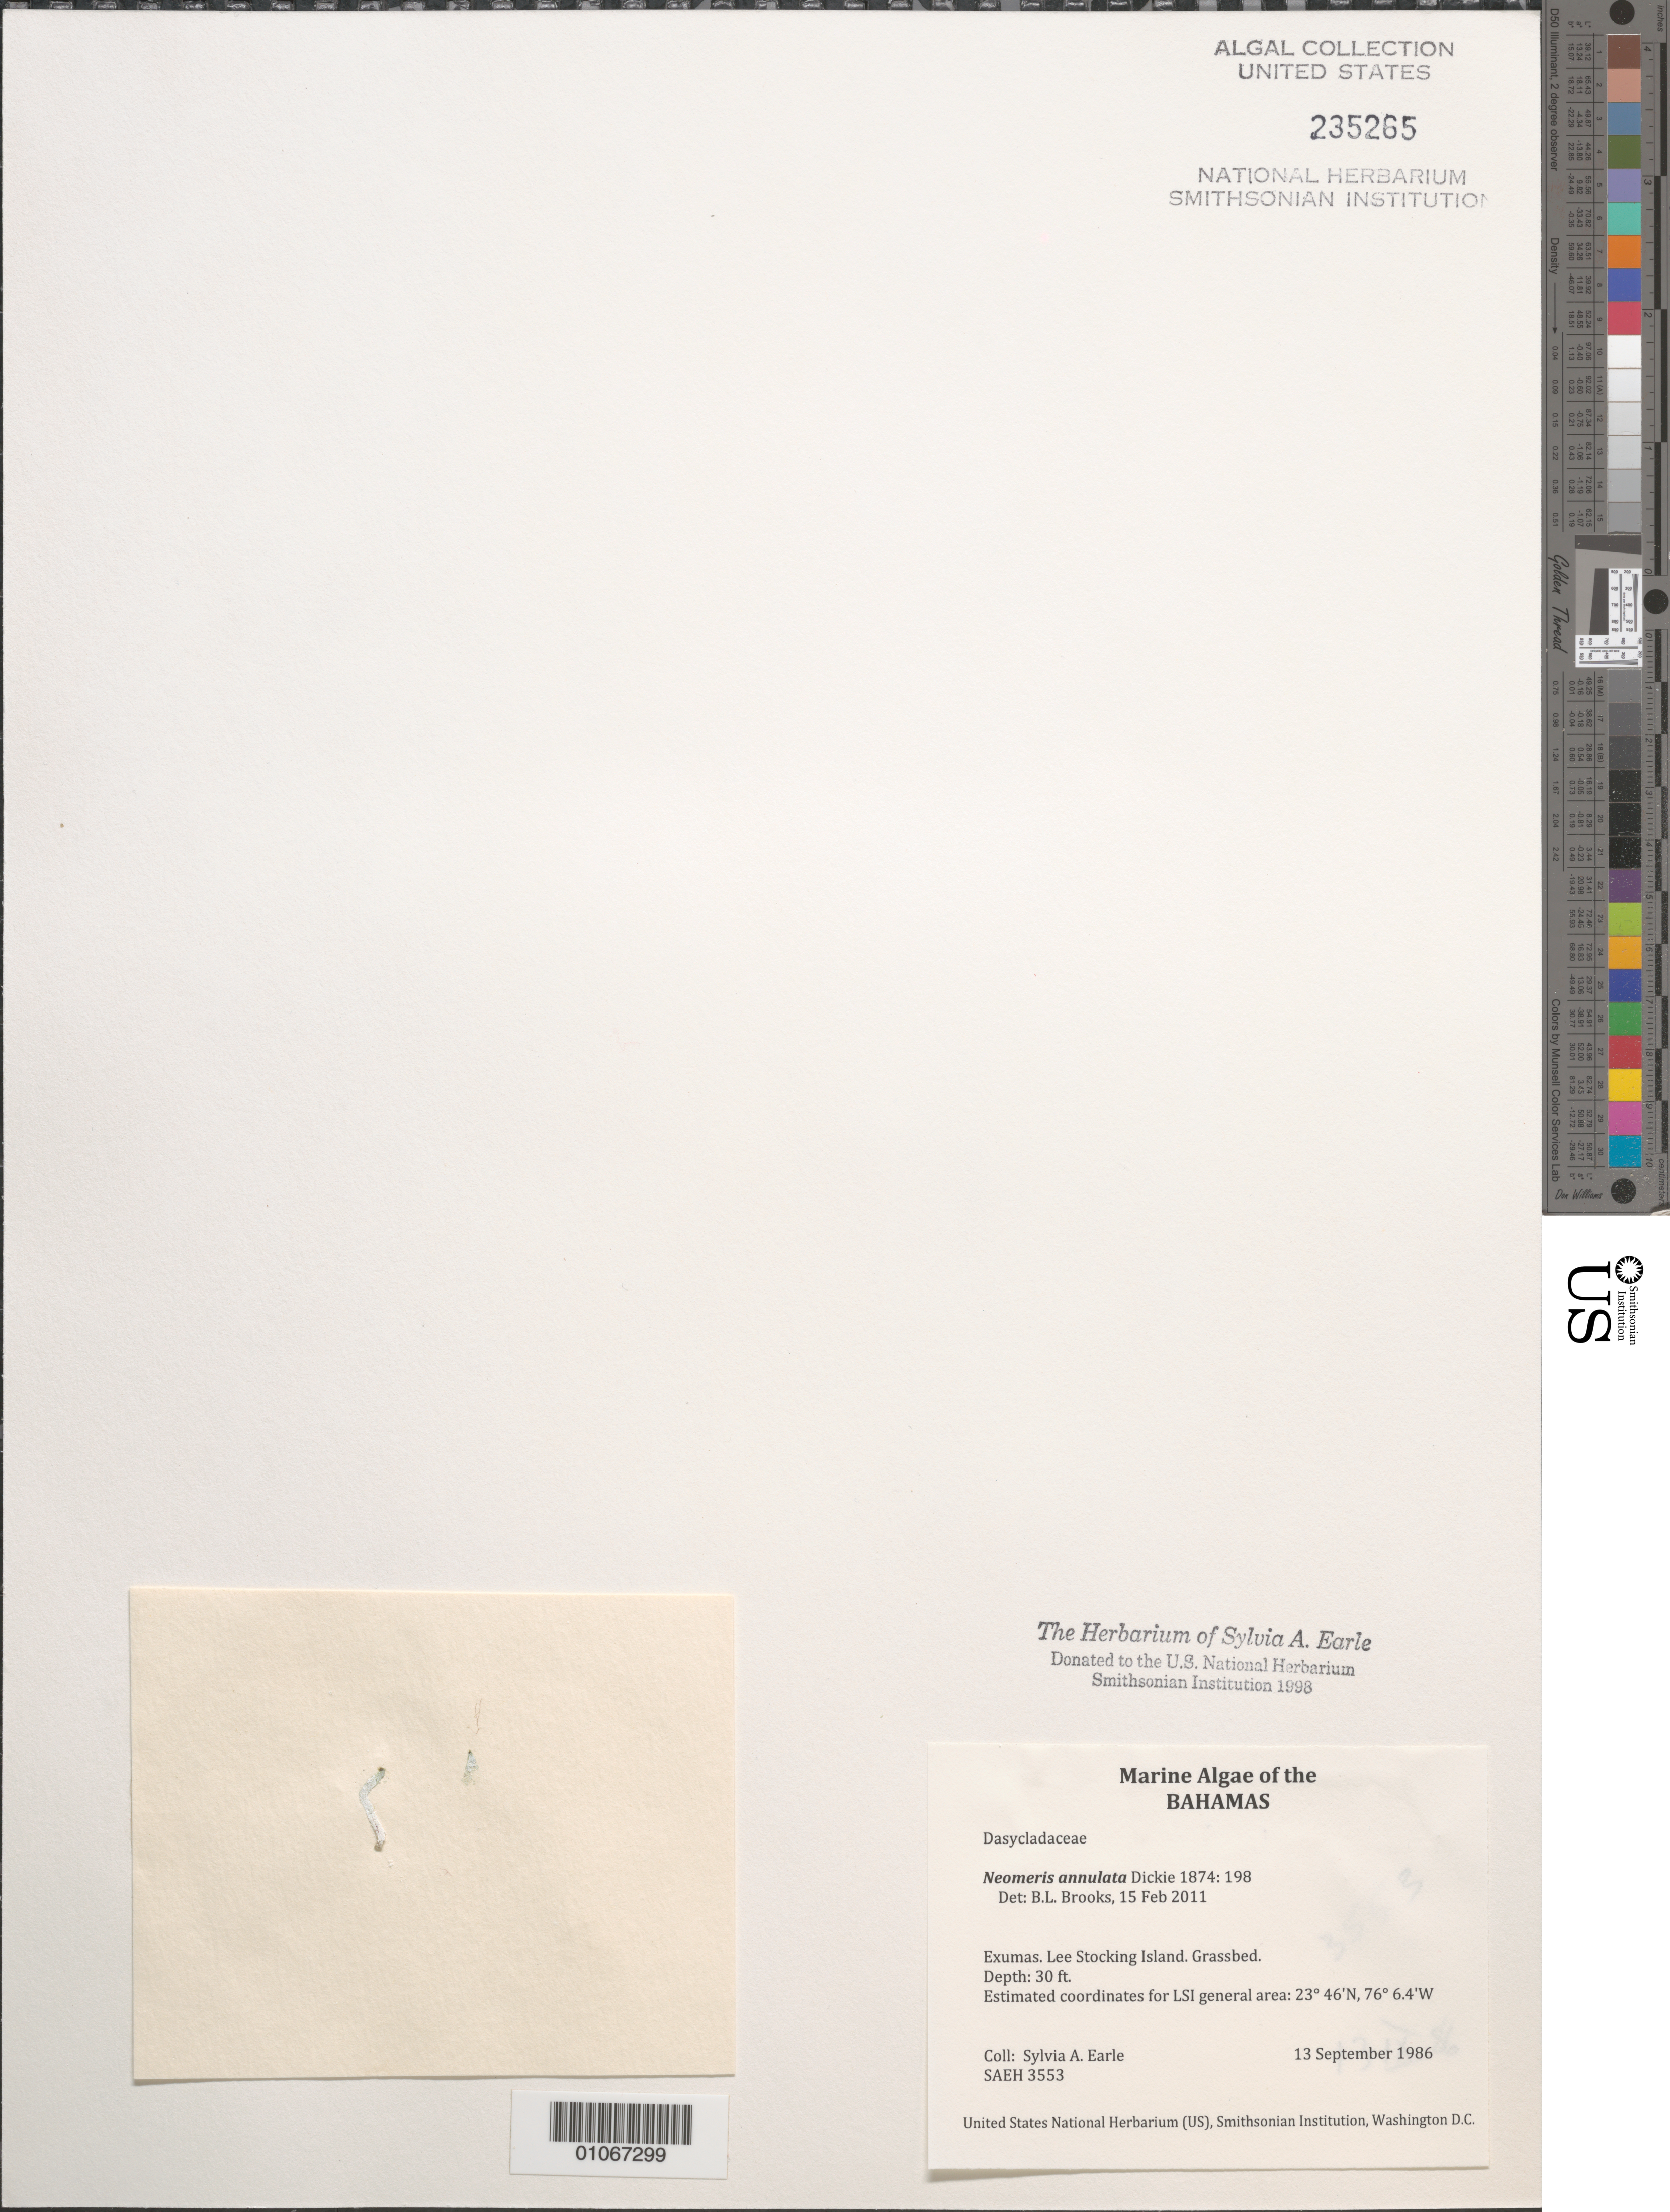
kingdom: Plantae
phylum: Chlorophyta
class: Ulvophyceae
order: Dasycladales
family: Dasycladaceae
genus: Neomeris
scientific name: Neomeris annulata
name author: Dickie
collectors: S. A. Earle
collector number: SAEH3553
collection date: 1986-09-13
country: Bahamas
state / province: Exuma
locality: Exumas. Lee Stocking Island.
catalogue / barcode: US 235265